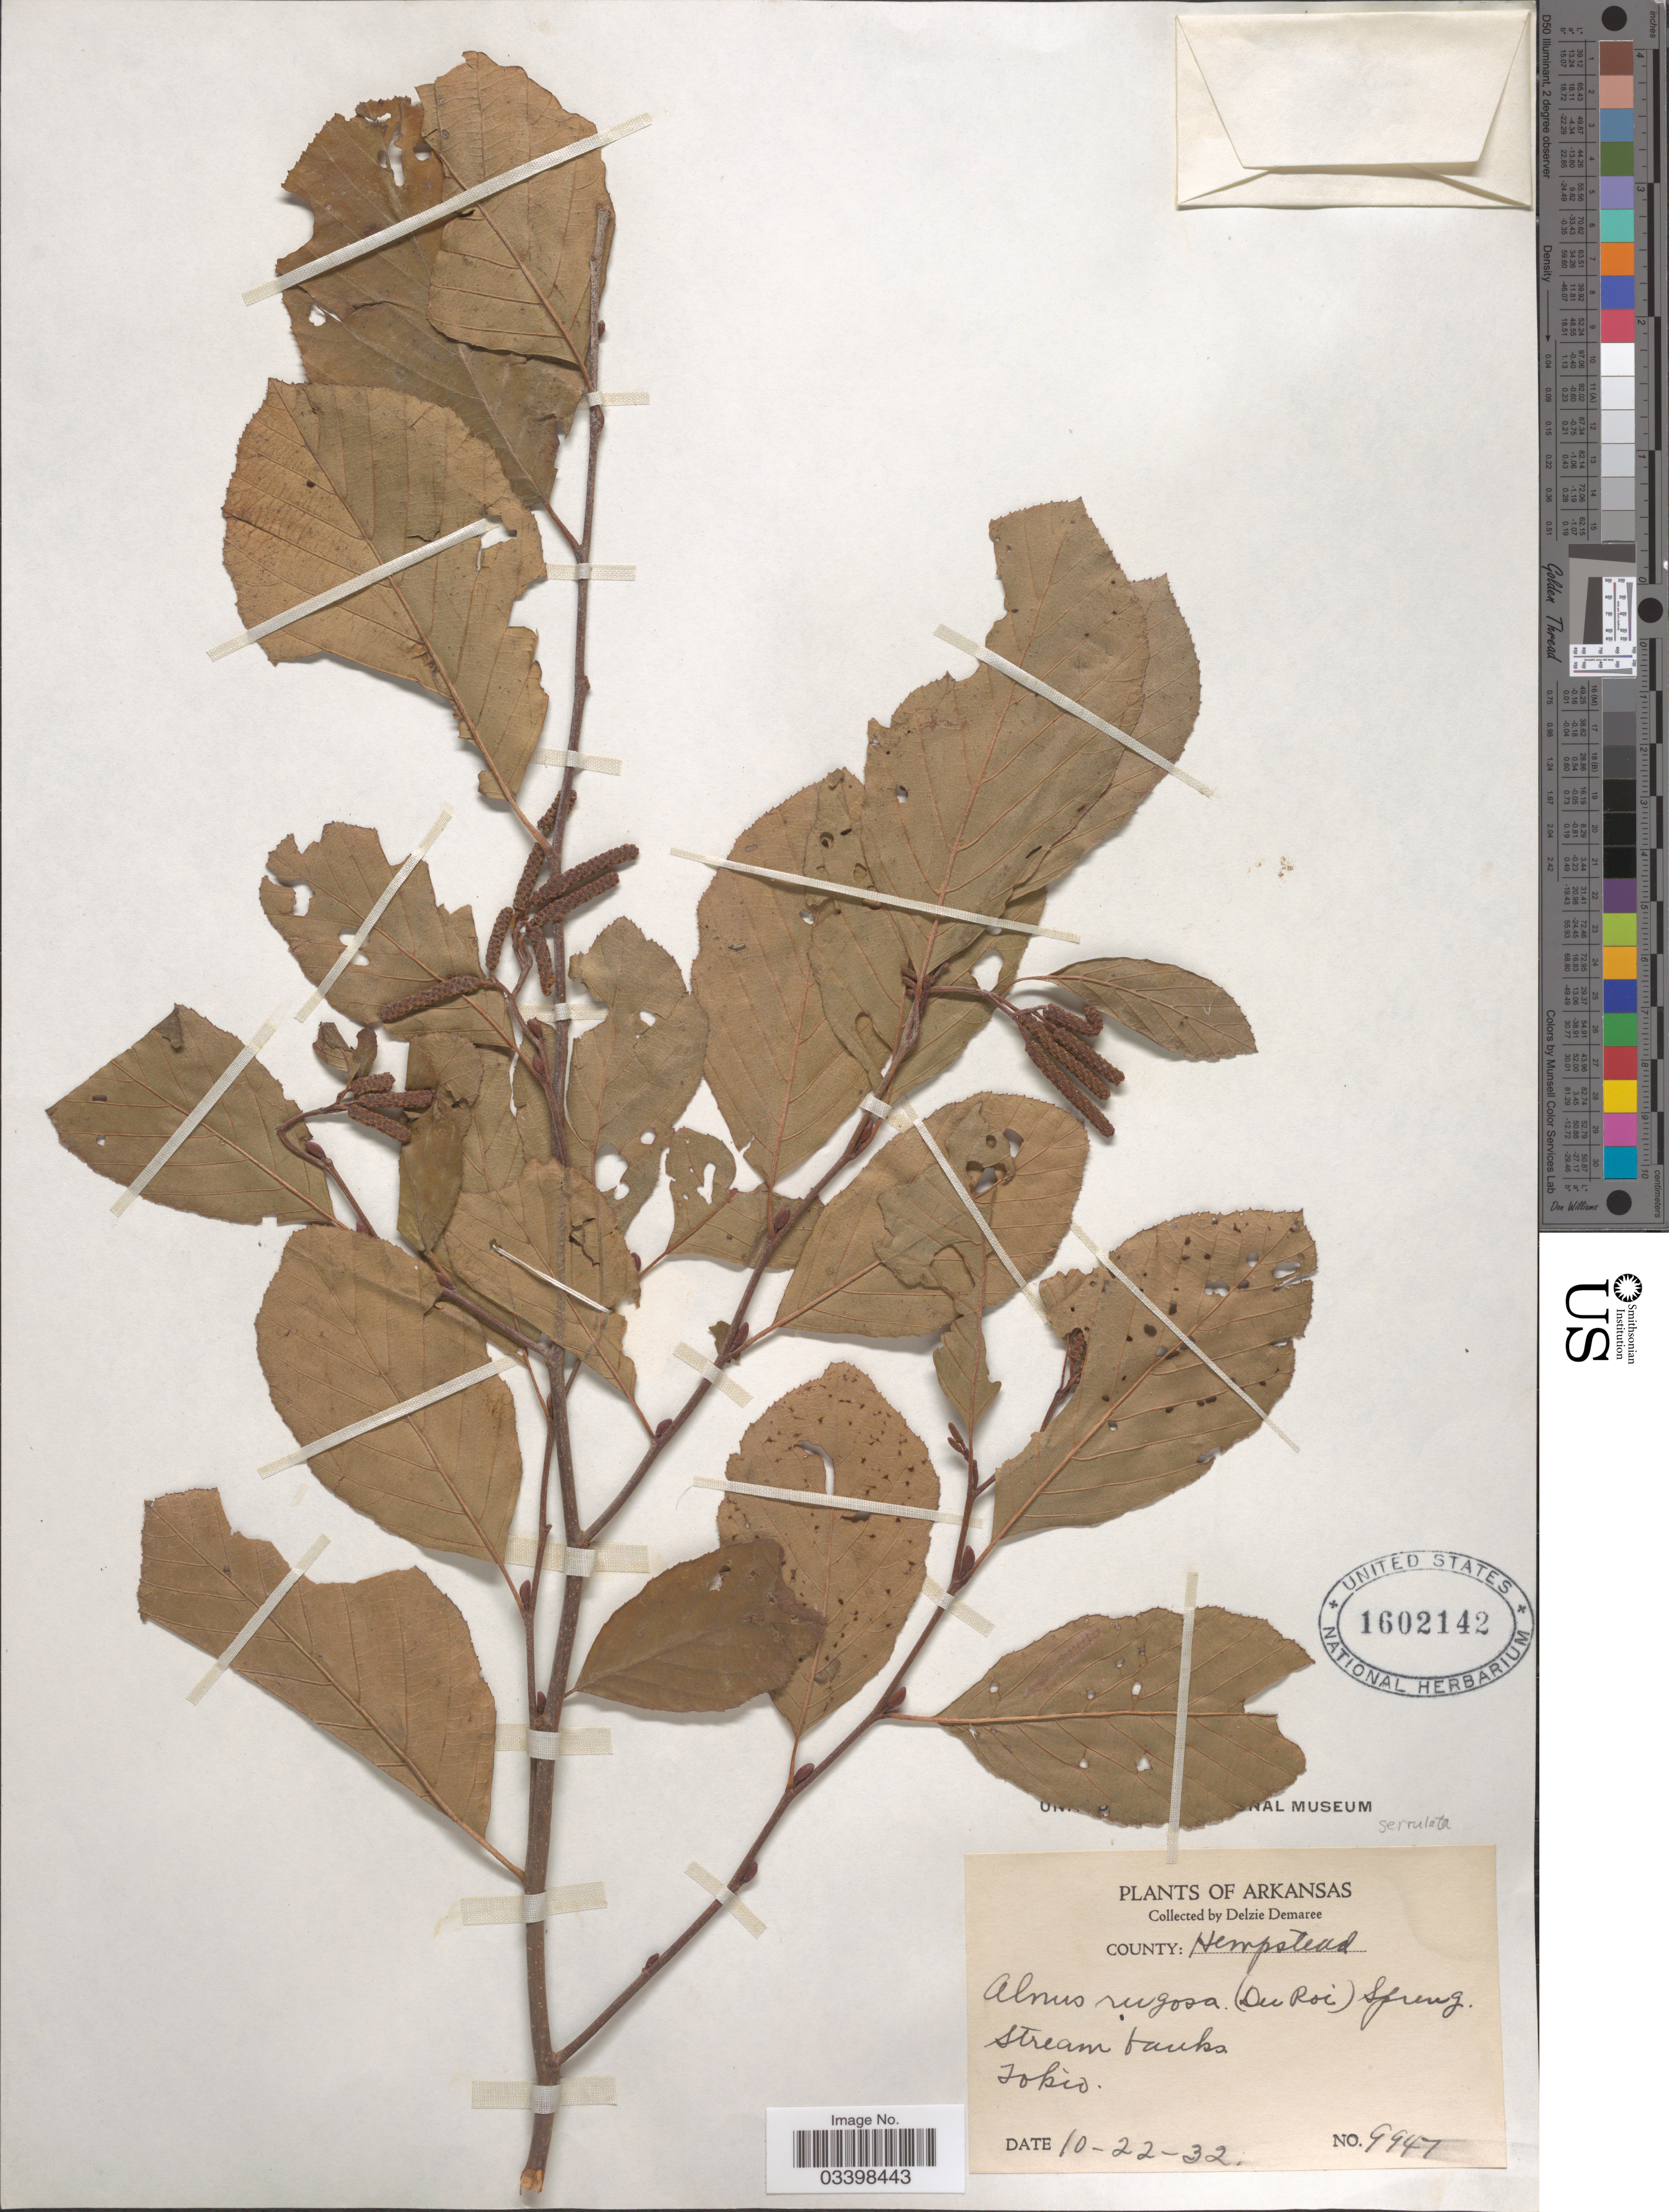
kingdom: Plantae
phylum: Tracheophyta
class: Magnoliopsida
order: Fagales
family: Betulaceae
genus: Alnus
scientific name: Alnus serrulata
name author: (Aiton) Willd.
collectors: D. Demaree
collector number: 9947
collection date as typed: Transcribed d/m/y: 22/10/32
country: United States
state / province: Arkansas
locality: County: Hempstead. Tokio.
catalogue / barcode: US 1602142